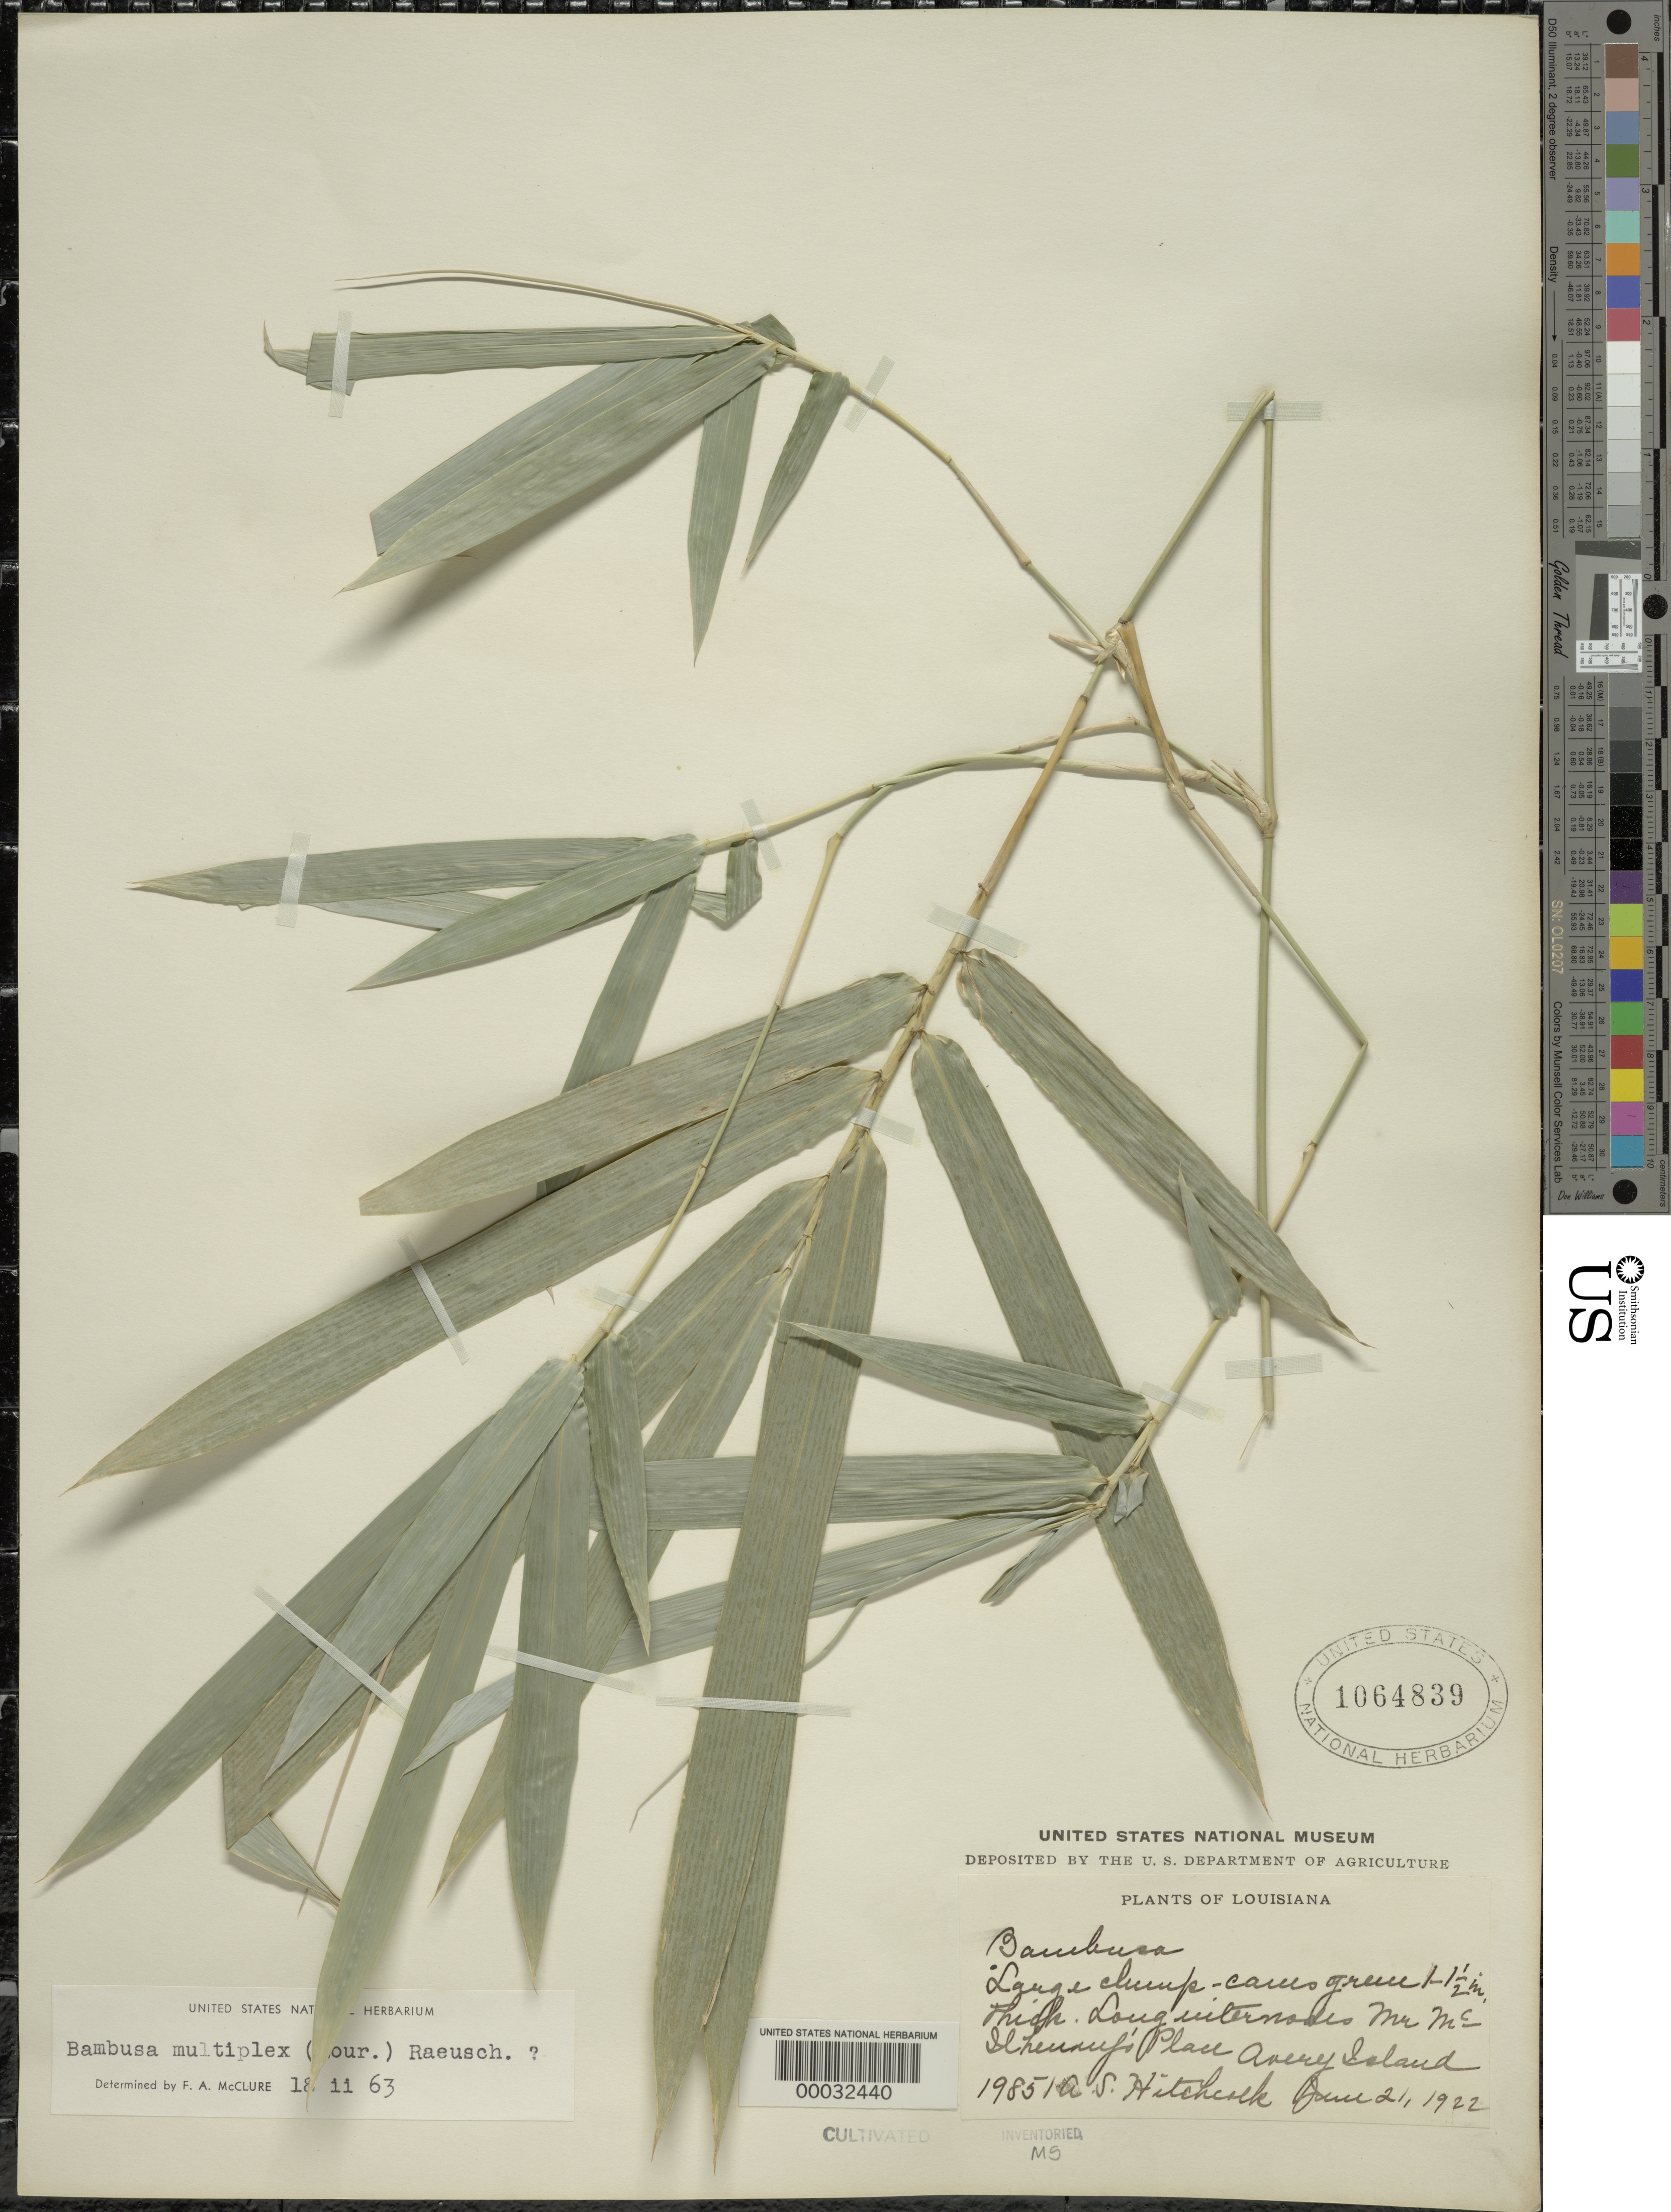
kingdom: Plantae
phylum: Tracheophyta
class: Liliopsida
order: Poales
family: Poaceae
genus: Bambusa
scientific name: Bambusa multiplex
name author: (Lour.) Raeusch. ex Schult. & Schult. f.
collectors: A. S. Hitchcock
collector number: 19851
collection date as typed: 21 Jun 1922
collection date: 1922-06-21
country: United States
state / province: Louisiana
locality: Avery island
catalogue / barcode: US 1064839